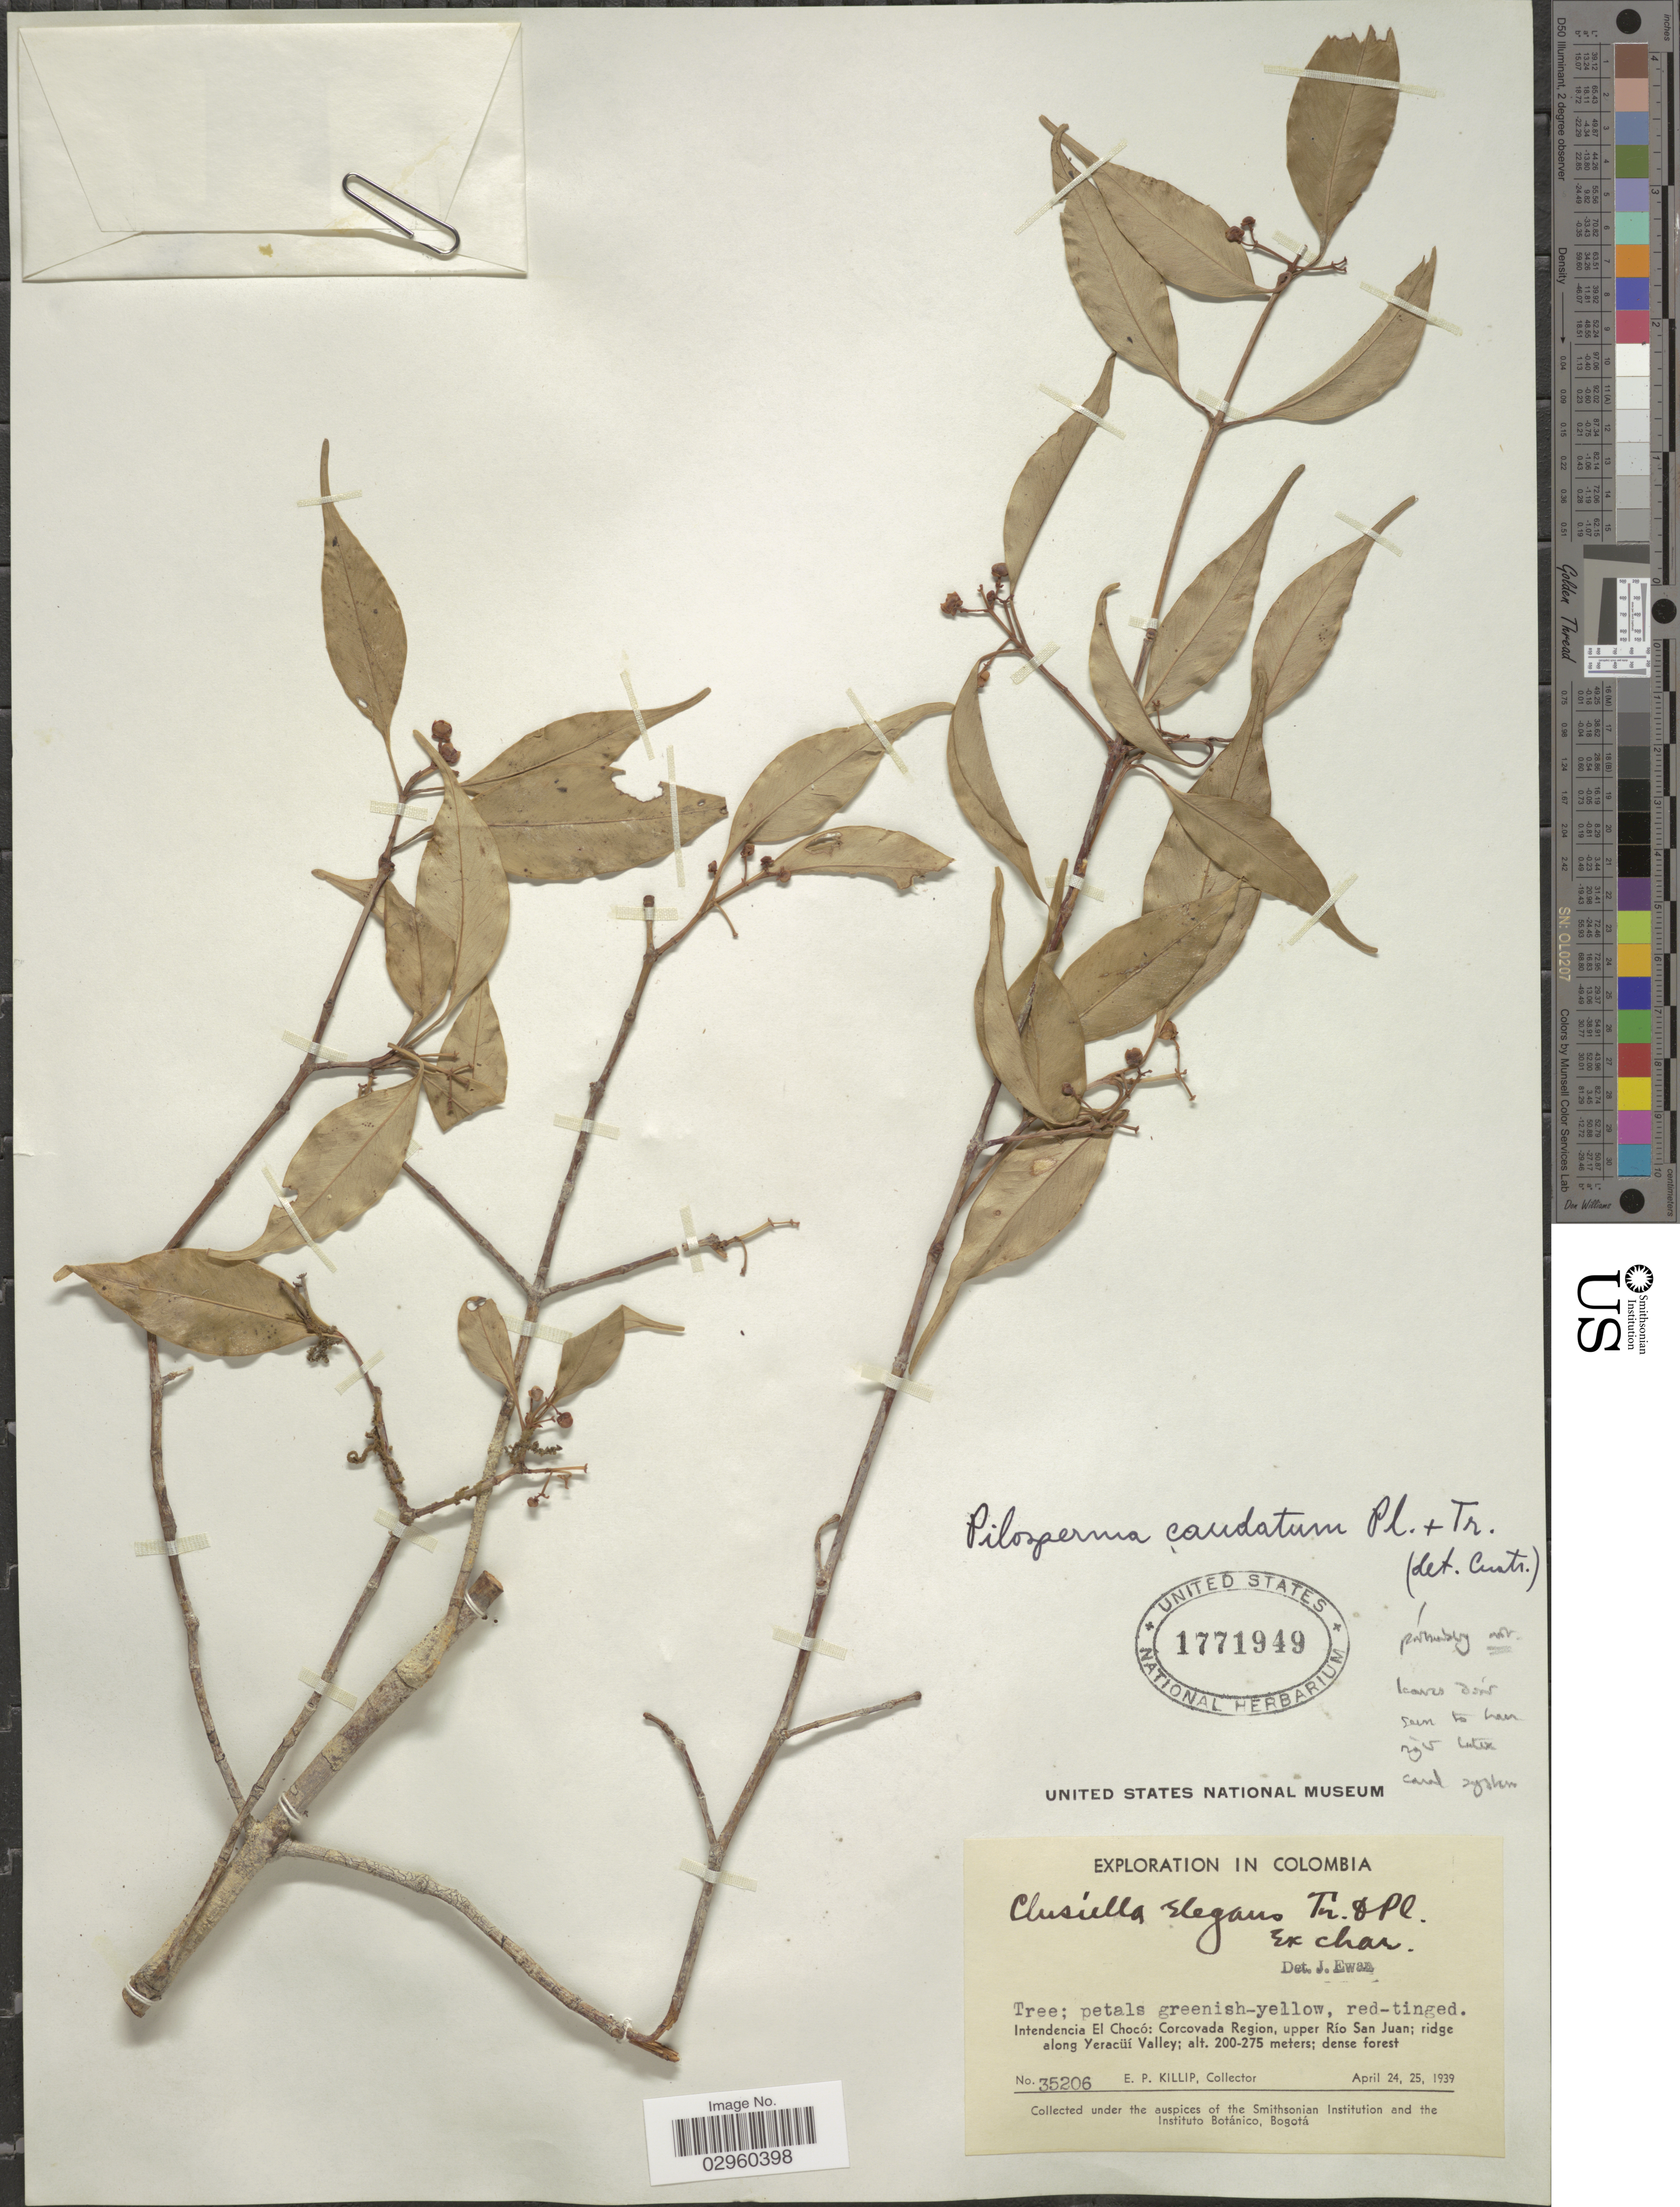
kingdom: Plantae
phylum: Tracheophyta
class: Magnoliopsida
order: Malpighiales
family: Clusiaceae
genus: Clusia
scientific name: Clusia caudata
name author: (Planch. & Triana) Pipoly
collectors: E. P. Killip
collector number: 35206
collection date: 1939-04-24/1939-04-25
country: Colombia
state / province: Chocó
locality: Intendencia El Chocó: Corcovada Region, upper Río San Juan; ridge along Yeracüí Valley.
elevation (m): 200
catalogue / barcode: US 1771949